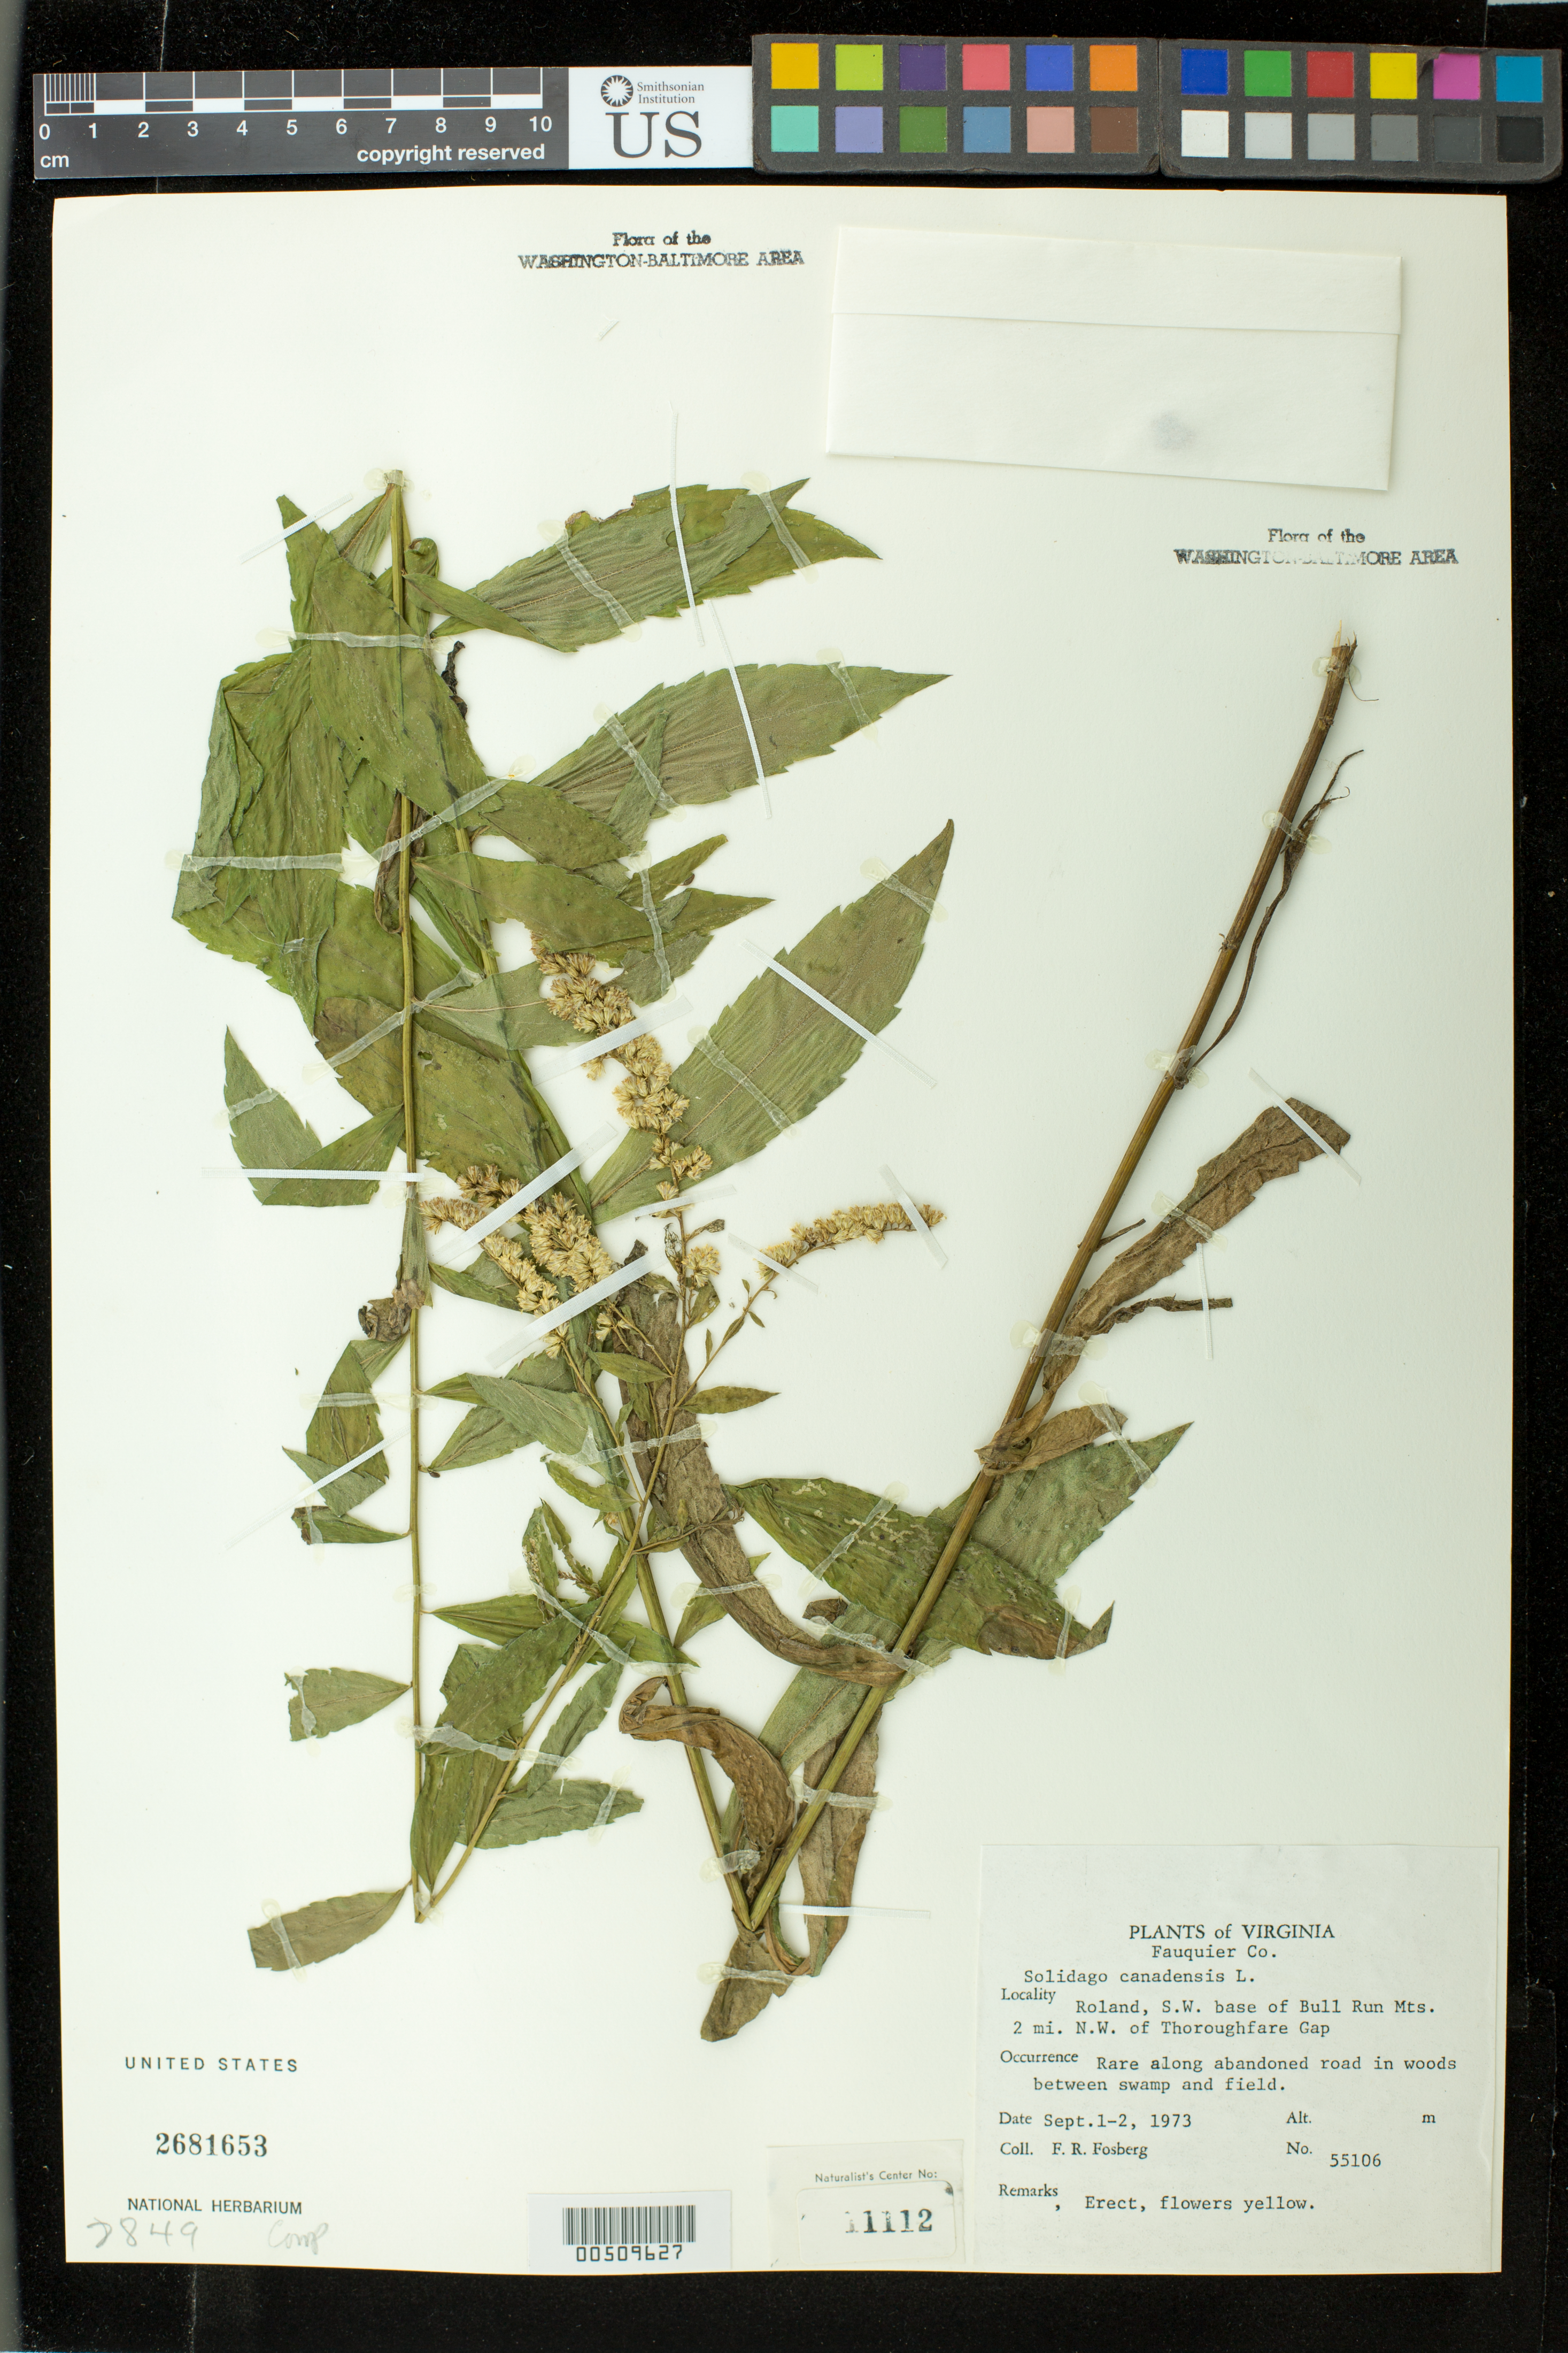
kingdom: Plantae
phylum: Tracheophyta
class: Magnoliopsida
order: Asterales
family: Asteraceae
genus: Solidago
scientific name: Solidago canadensis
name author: L.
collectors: F. R. Fosberg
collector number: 55106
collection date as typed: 01 Sep 1973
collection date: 1973-09-01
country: United States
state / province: Virginia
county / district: Fauquier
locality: Roland, SW base of Bull Run Mts., 2 mi. NW of Thoroughfare Gap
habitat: abandoned road in woods between swamp and field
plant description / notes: Specimens returned from Naturalist Center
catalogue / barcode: US 2681653